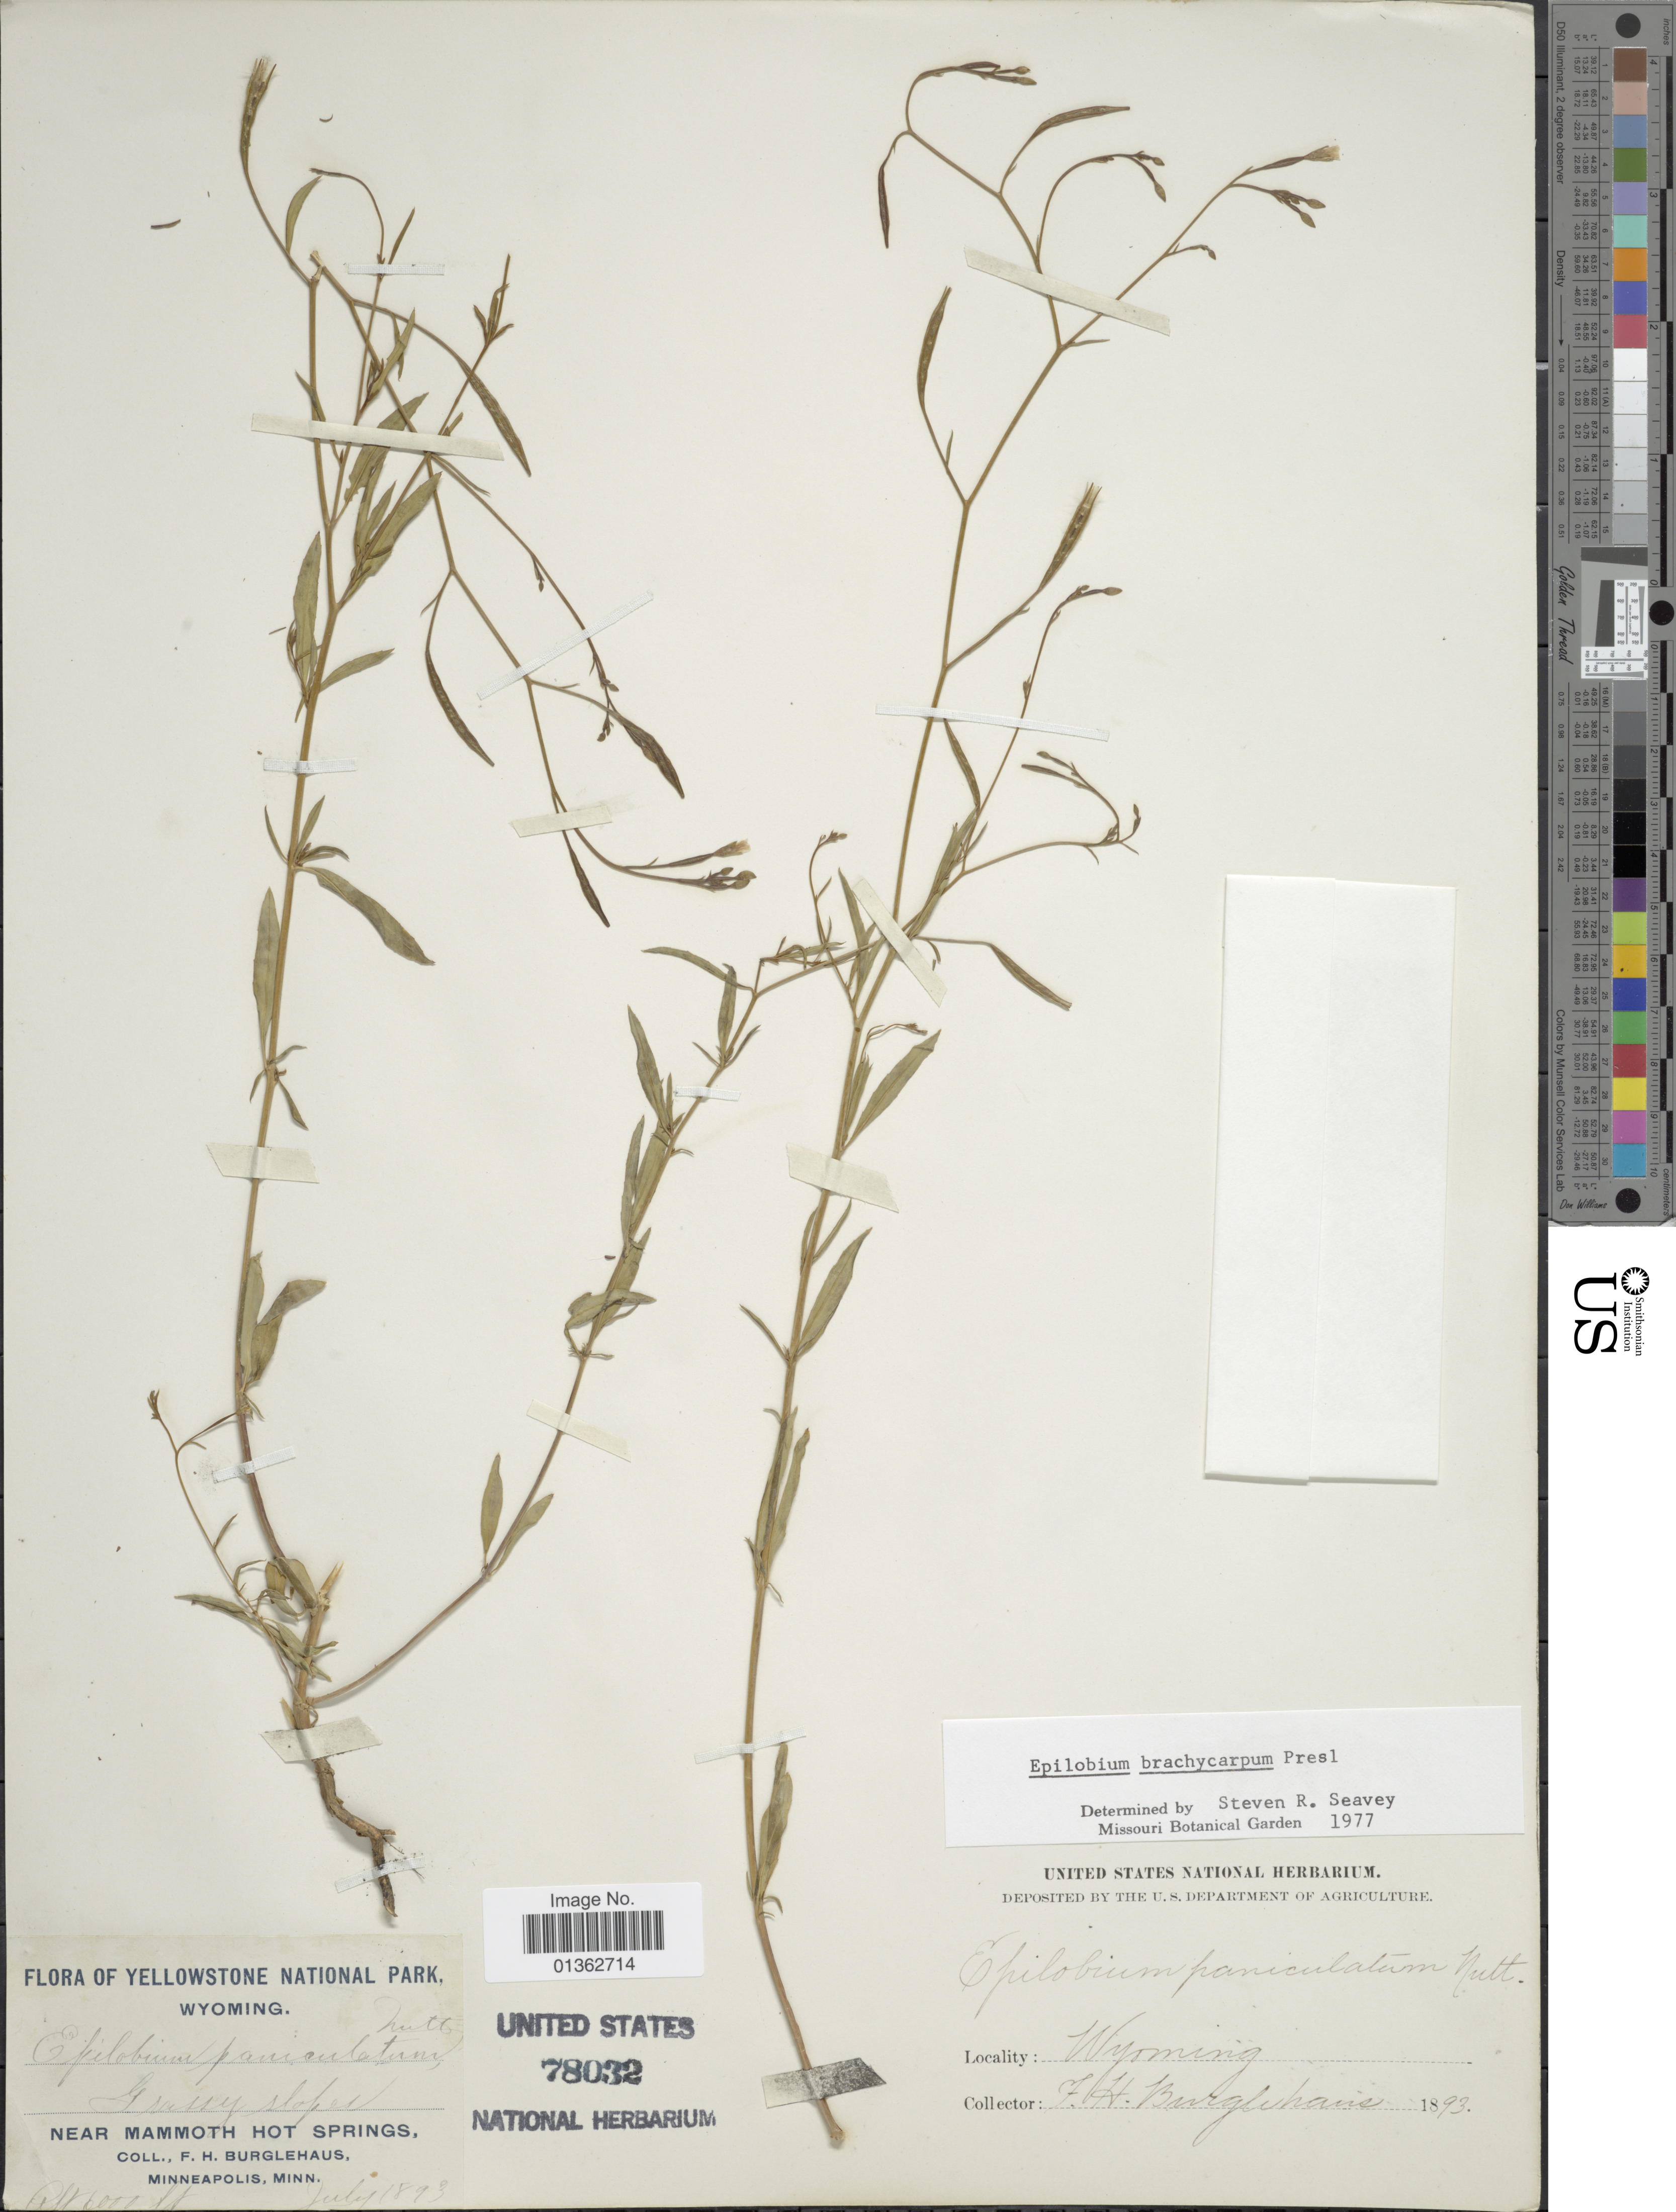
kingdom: Plantae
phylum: Tracheophyta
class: Magnoliopsida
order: Myrtales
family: Onagraceae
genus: Epilobium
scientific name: Epilobium brachycarpum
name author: C. Presl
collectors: F. Burglehaus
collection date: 1893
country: United States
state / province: Wyoming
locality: Near Mammoth Hot Springs.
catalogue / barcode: US 78032